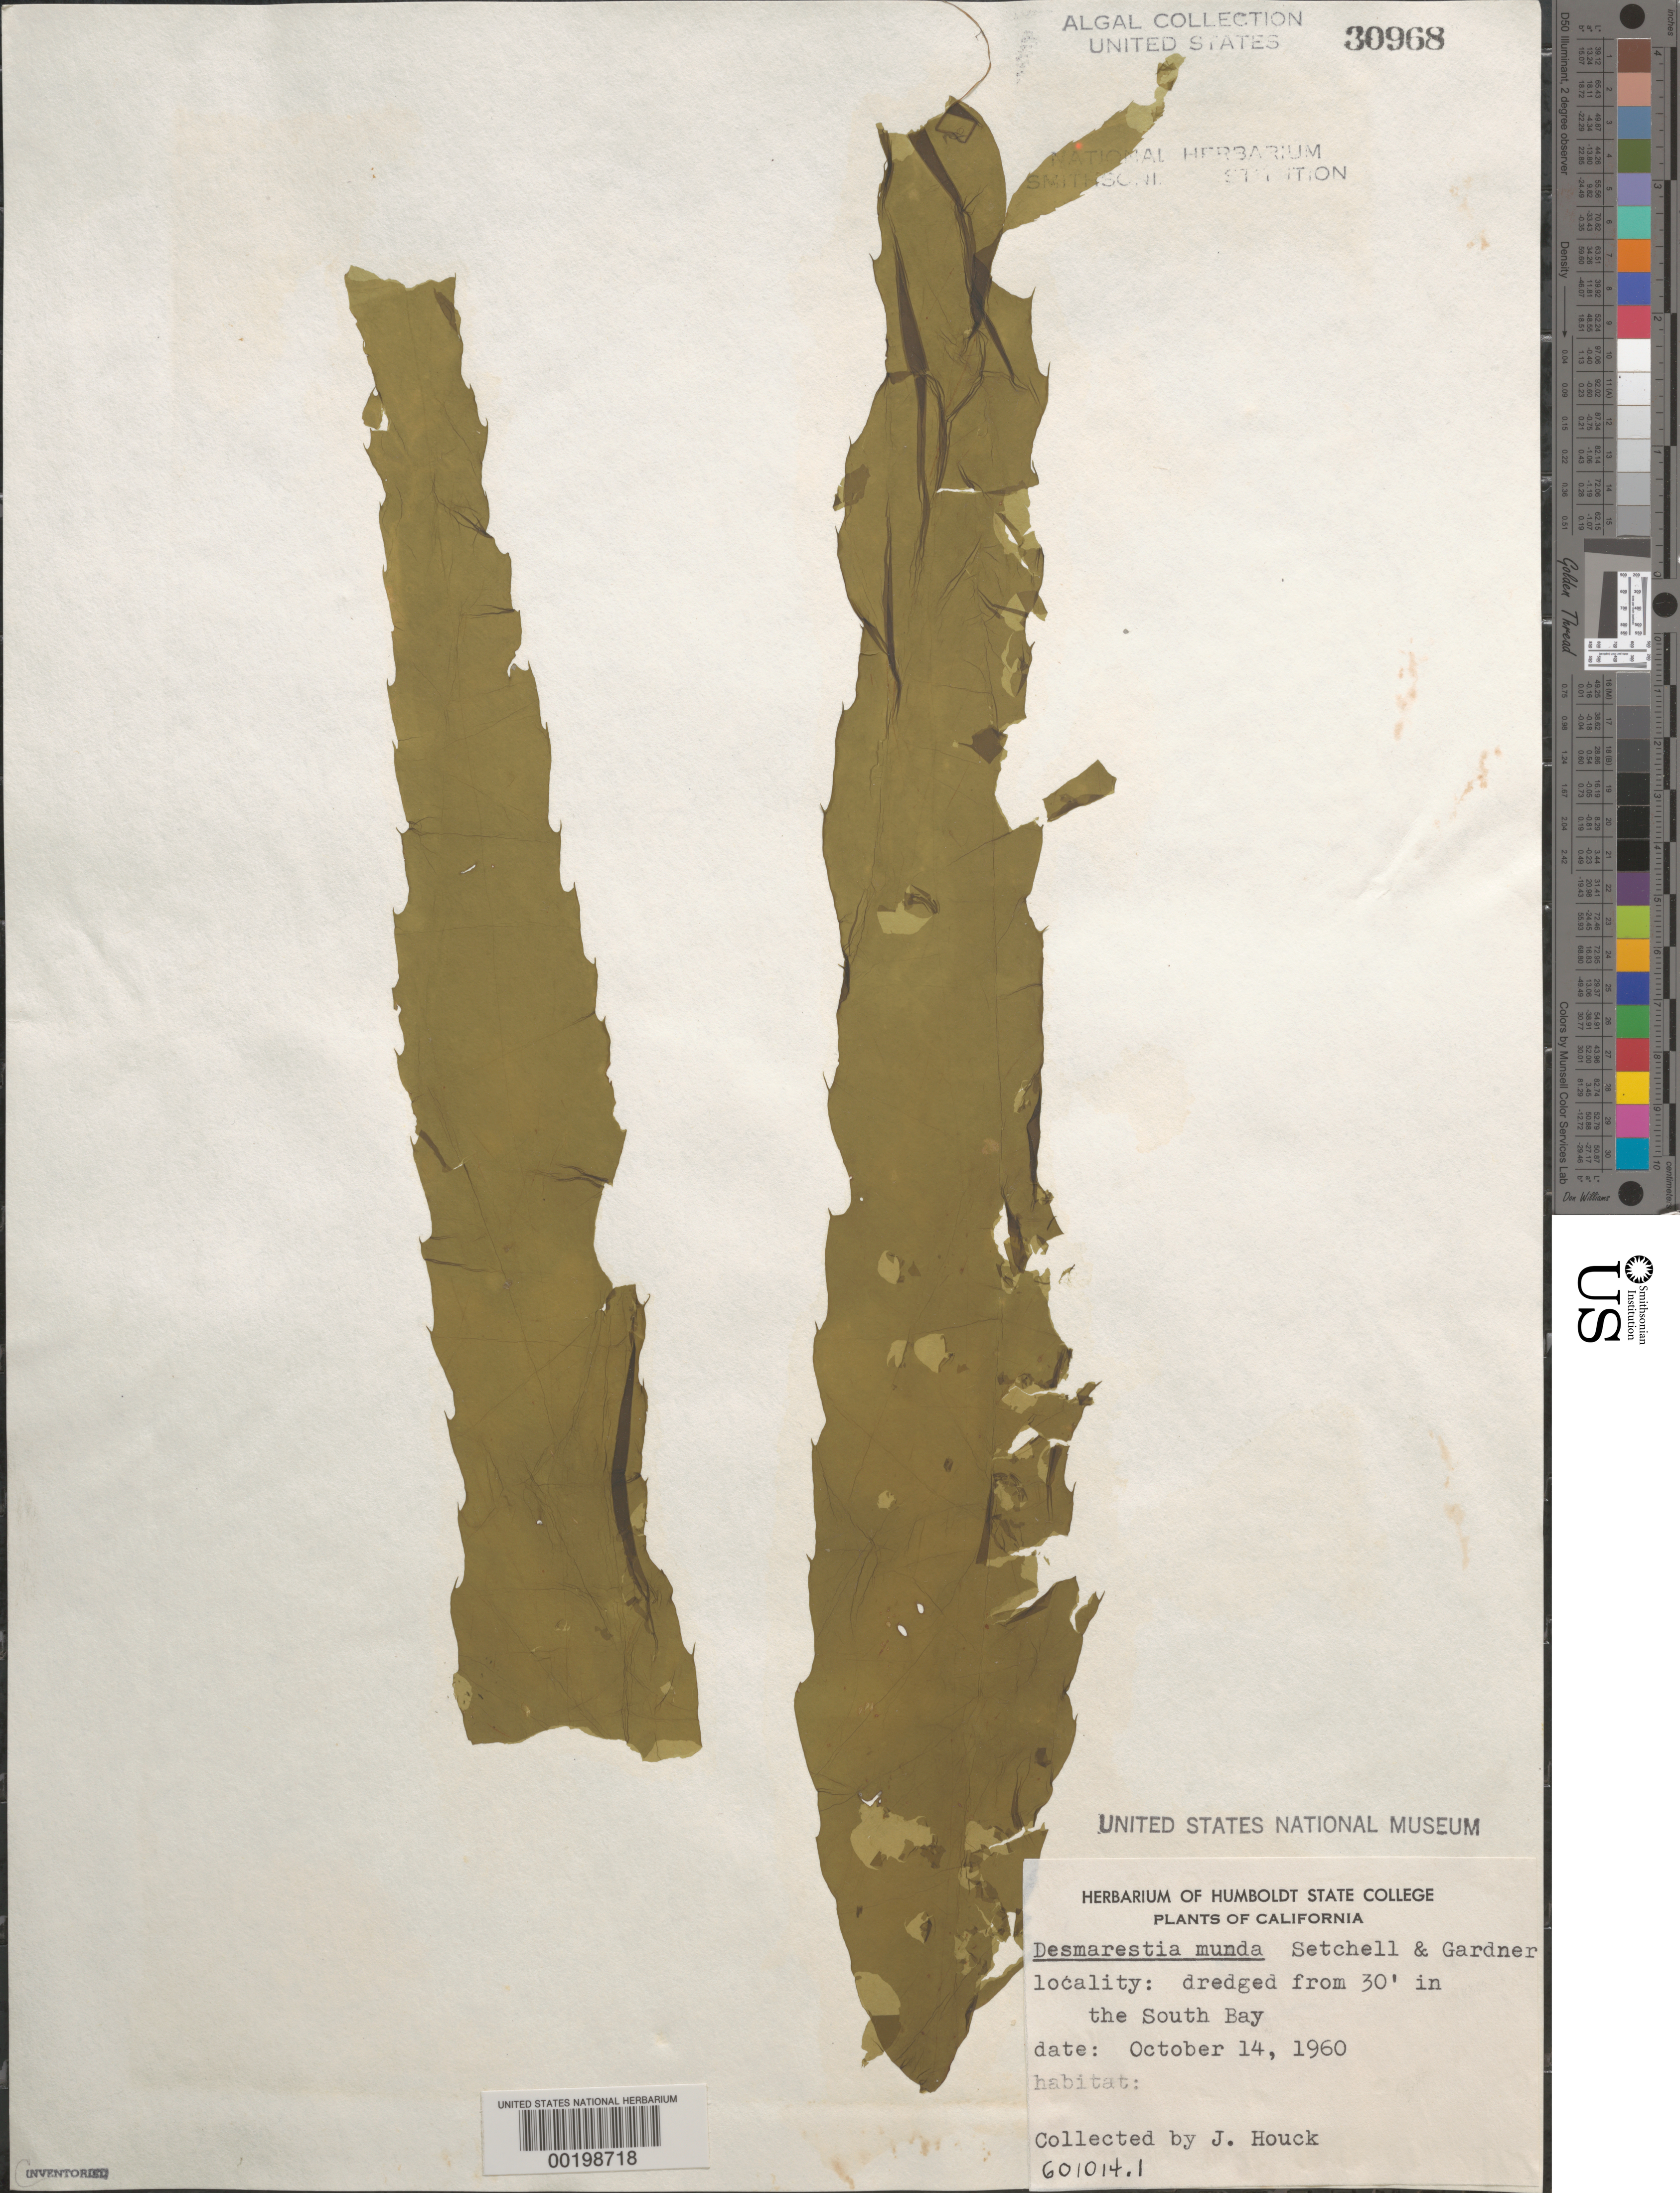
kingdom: Chromista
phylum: Ochrophyta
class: Phaeophyceae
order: Desmarestiales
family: Desmarestiaceae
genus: Desmarestia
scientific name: Desmarestia munda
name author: Setch. & N.L. Gardner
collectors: J. Houck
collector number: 601014.1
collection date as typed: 14 Oct 1960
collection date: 1960-10-14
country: United States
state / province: California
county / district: Humboldt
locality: South Bay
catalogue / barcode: US 30968